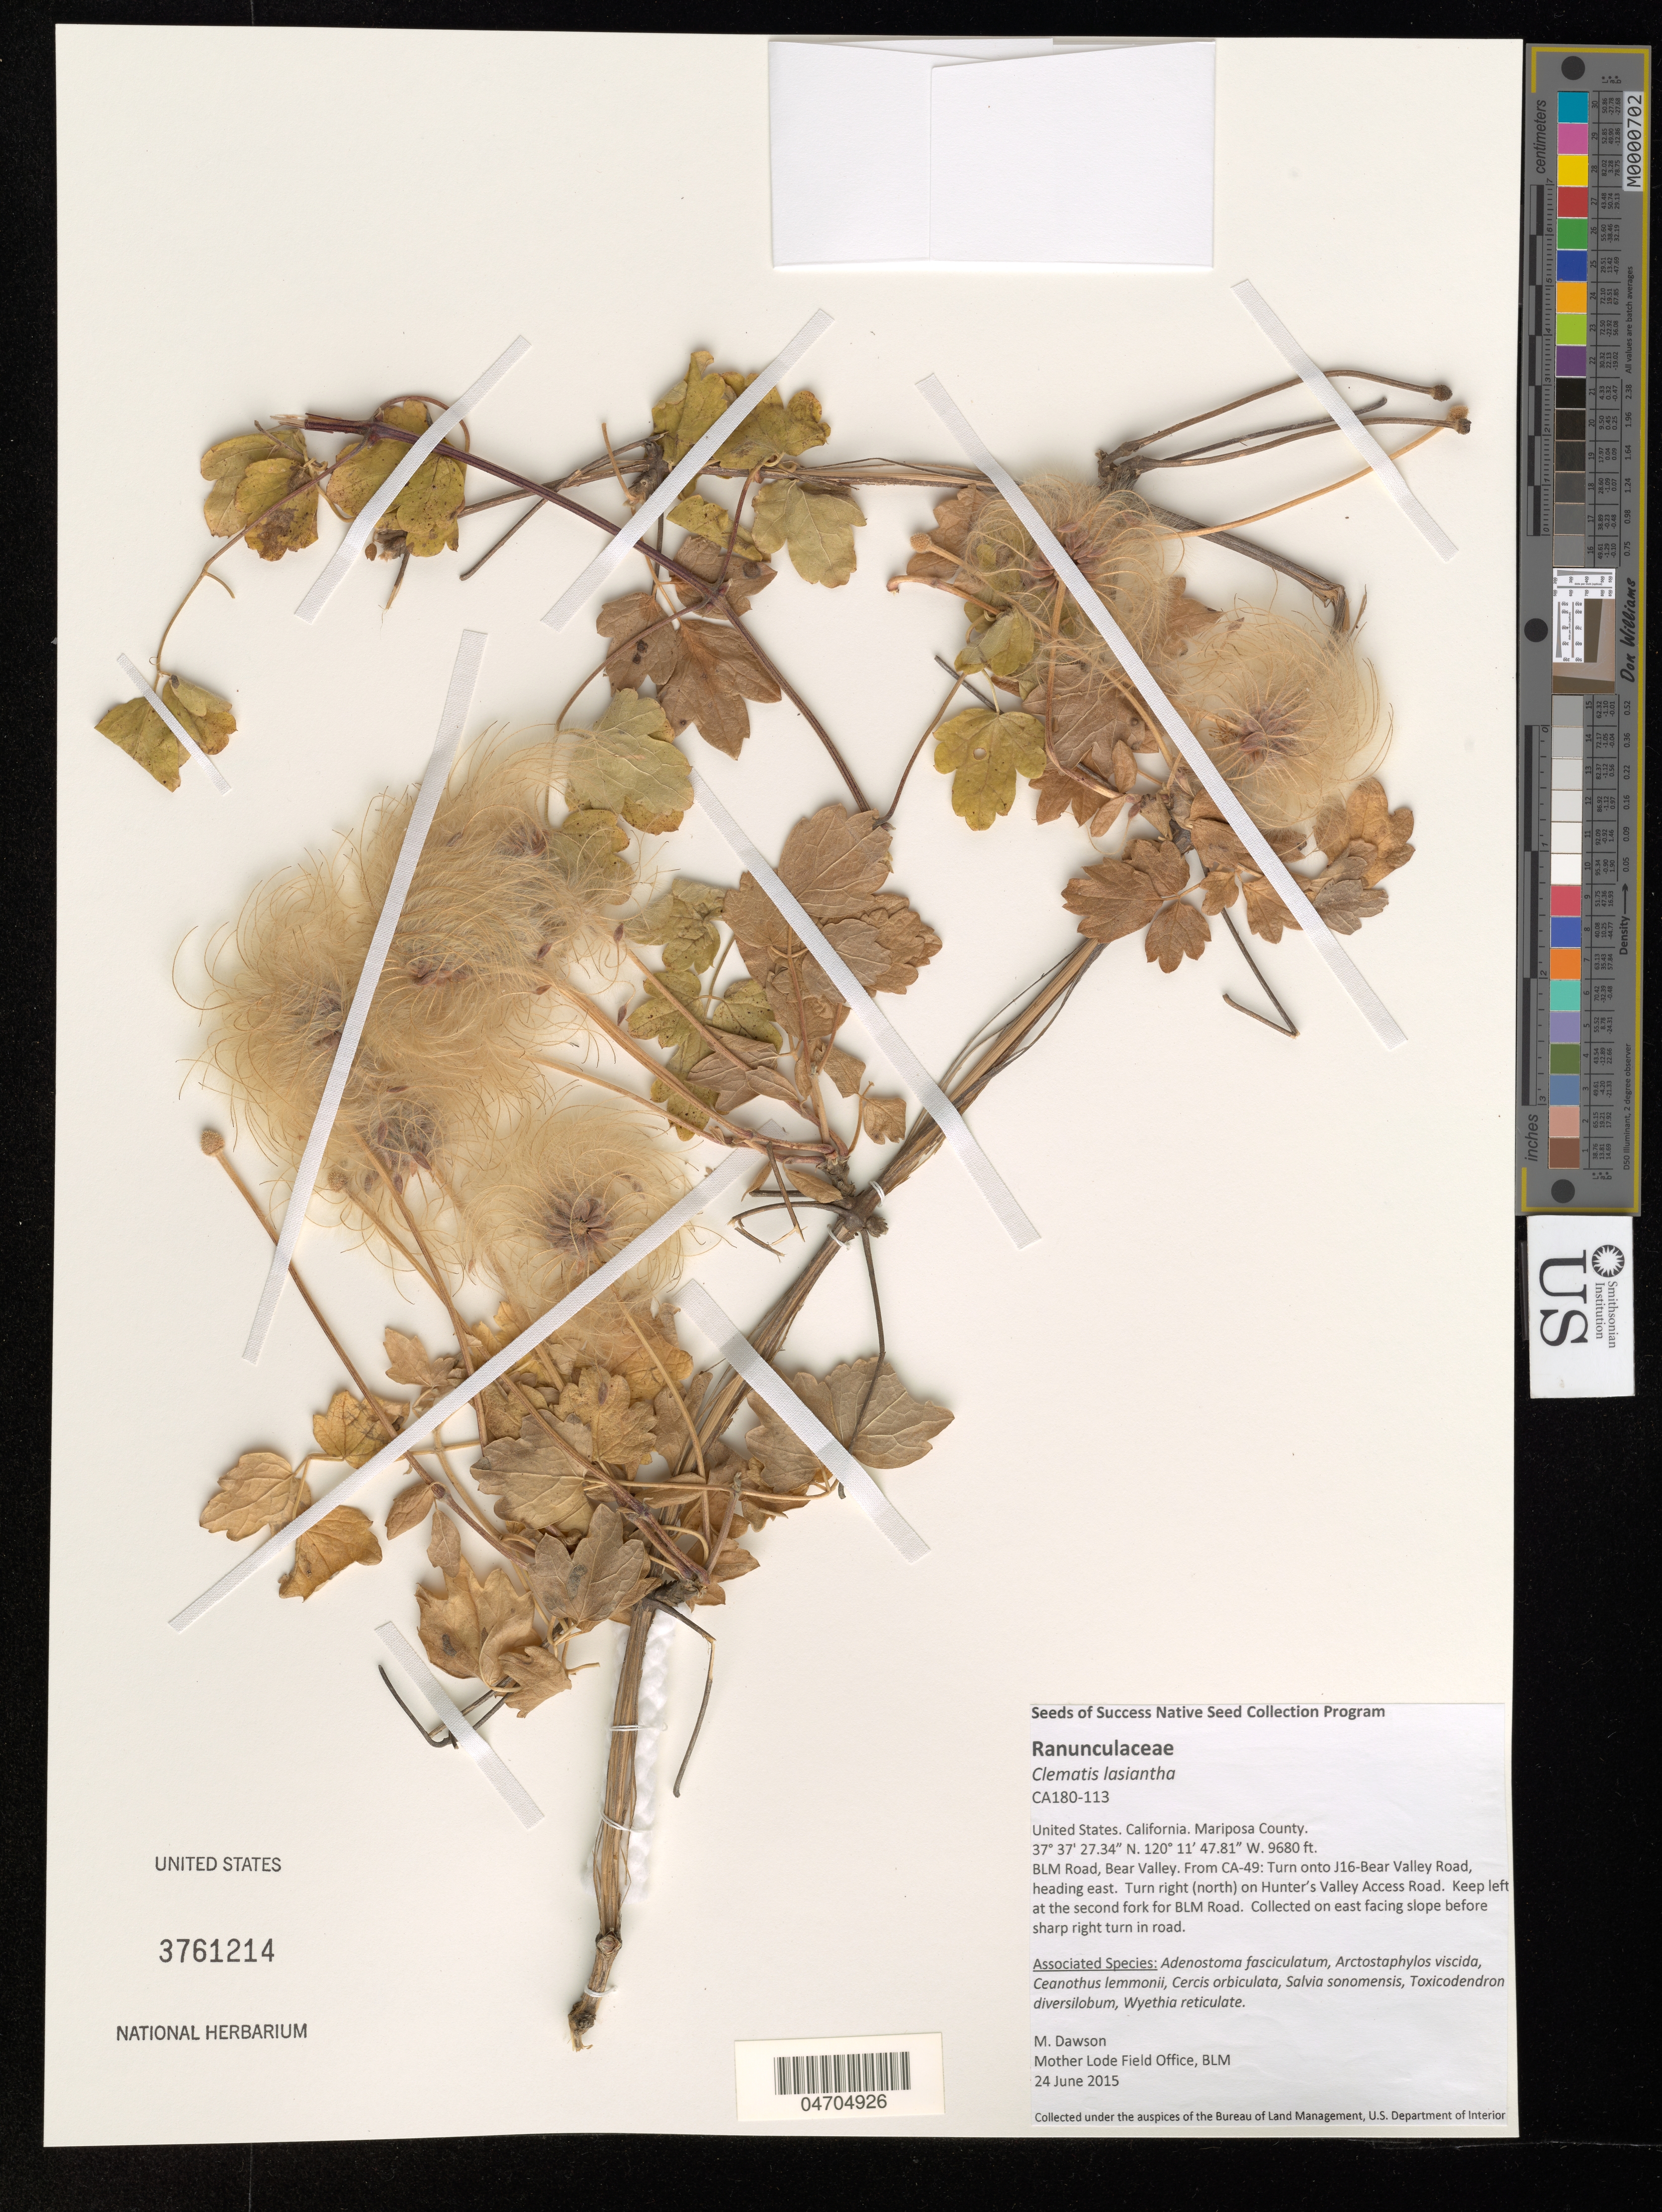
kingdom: Plantae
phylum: Tracheophyta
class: Magnoliopsida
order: Ranunculales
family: Ranunculaceae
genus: Clematis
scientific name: Clematis lasiantha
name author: Nutt.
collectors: M. Dawson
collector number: CA180-113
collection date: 2015-06-24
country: United States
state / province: California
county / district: Mariposa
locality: Mariposa County. BLM Road, Bear Valley. From CA-49: Turn onto J16-Bear Valley Road, heading east. Turn right (north) on Hunter's Valley Access Road. Keep left at the second fork for BLM Road. Collected on east facing slope before sharp right turn in road.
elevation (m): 2950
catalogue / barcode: US 3761214